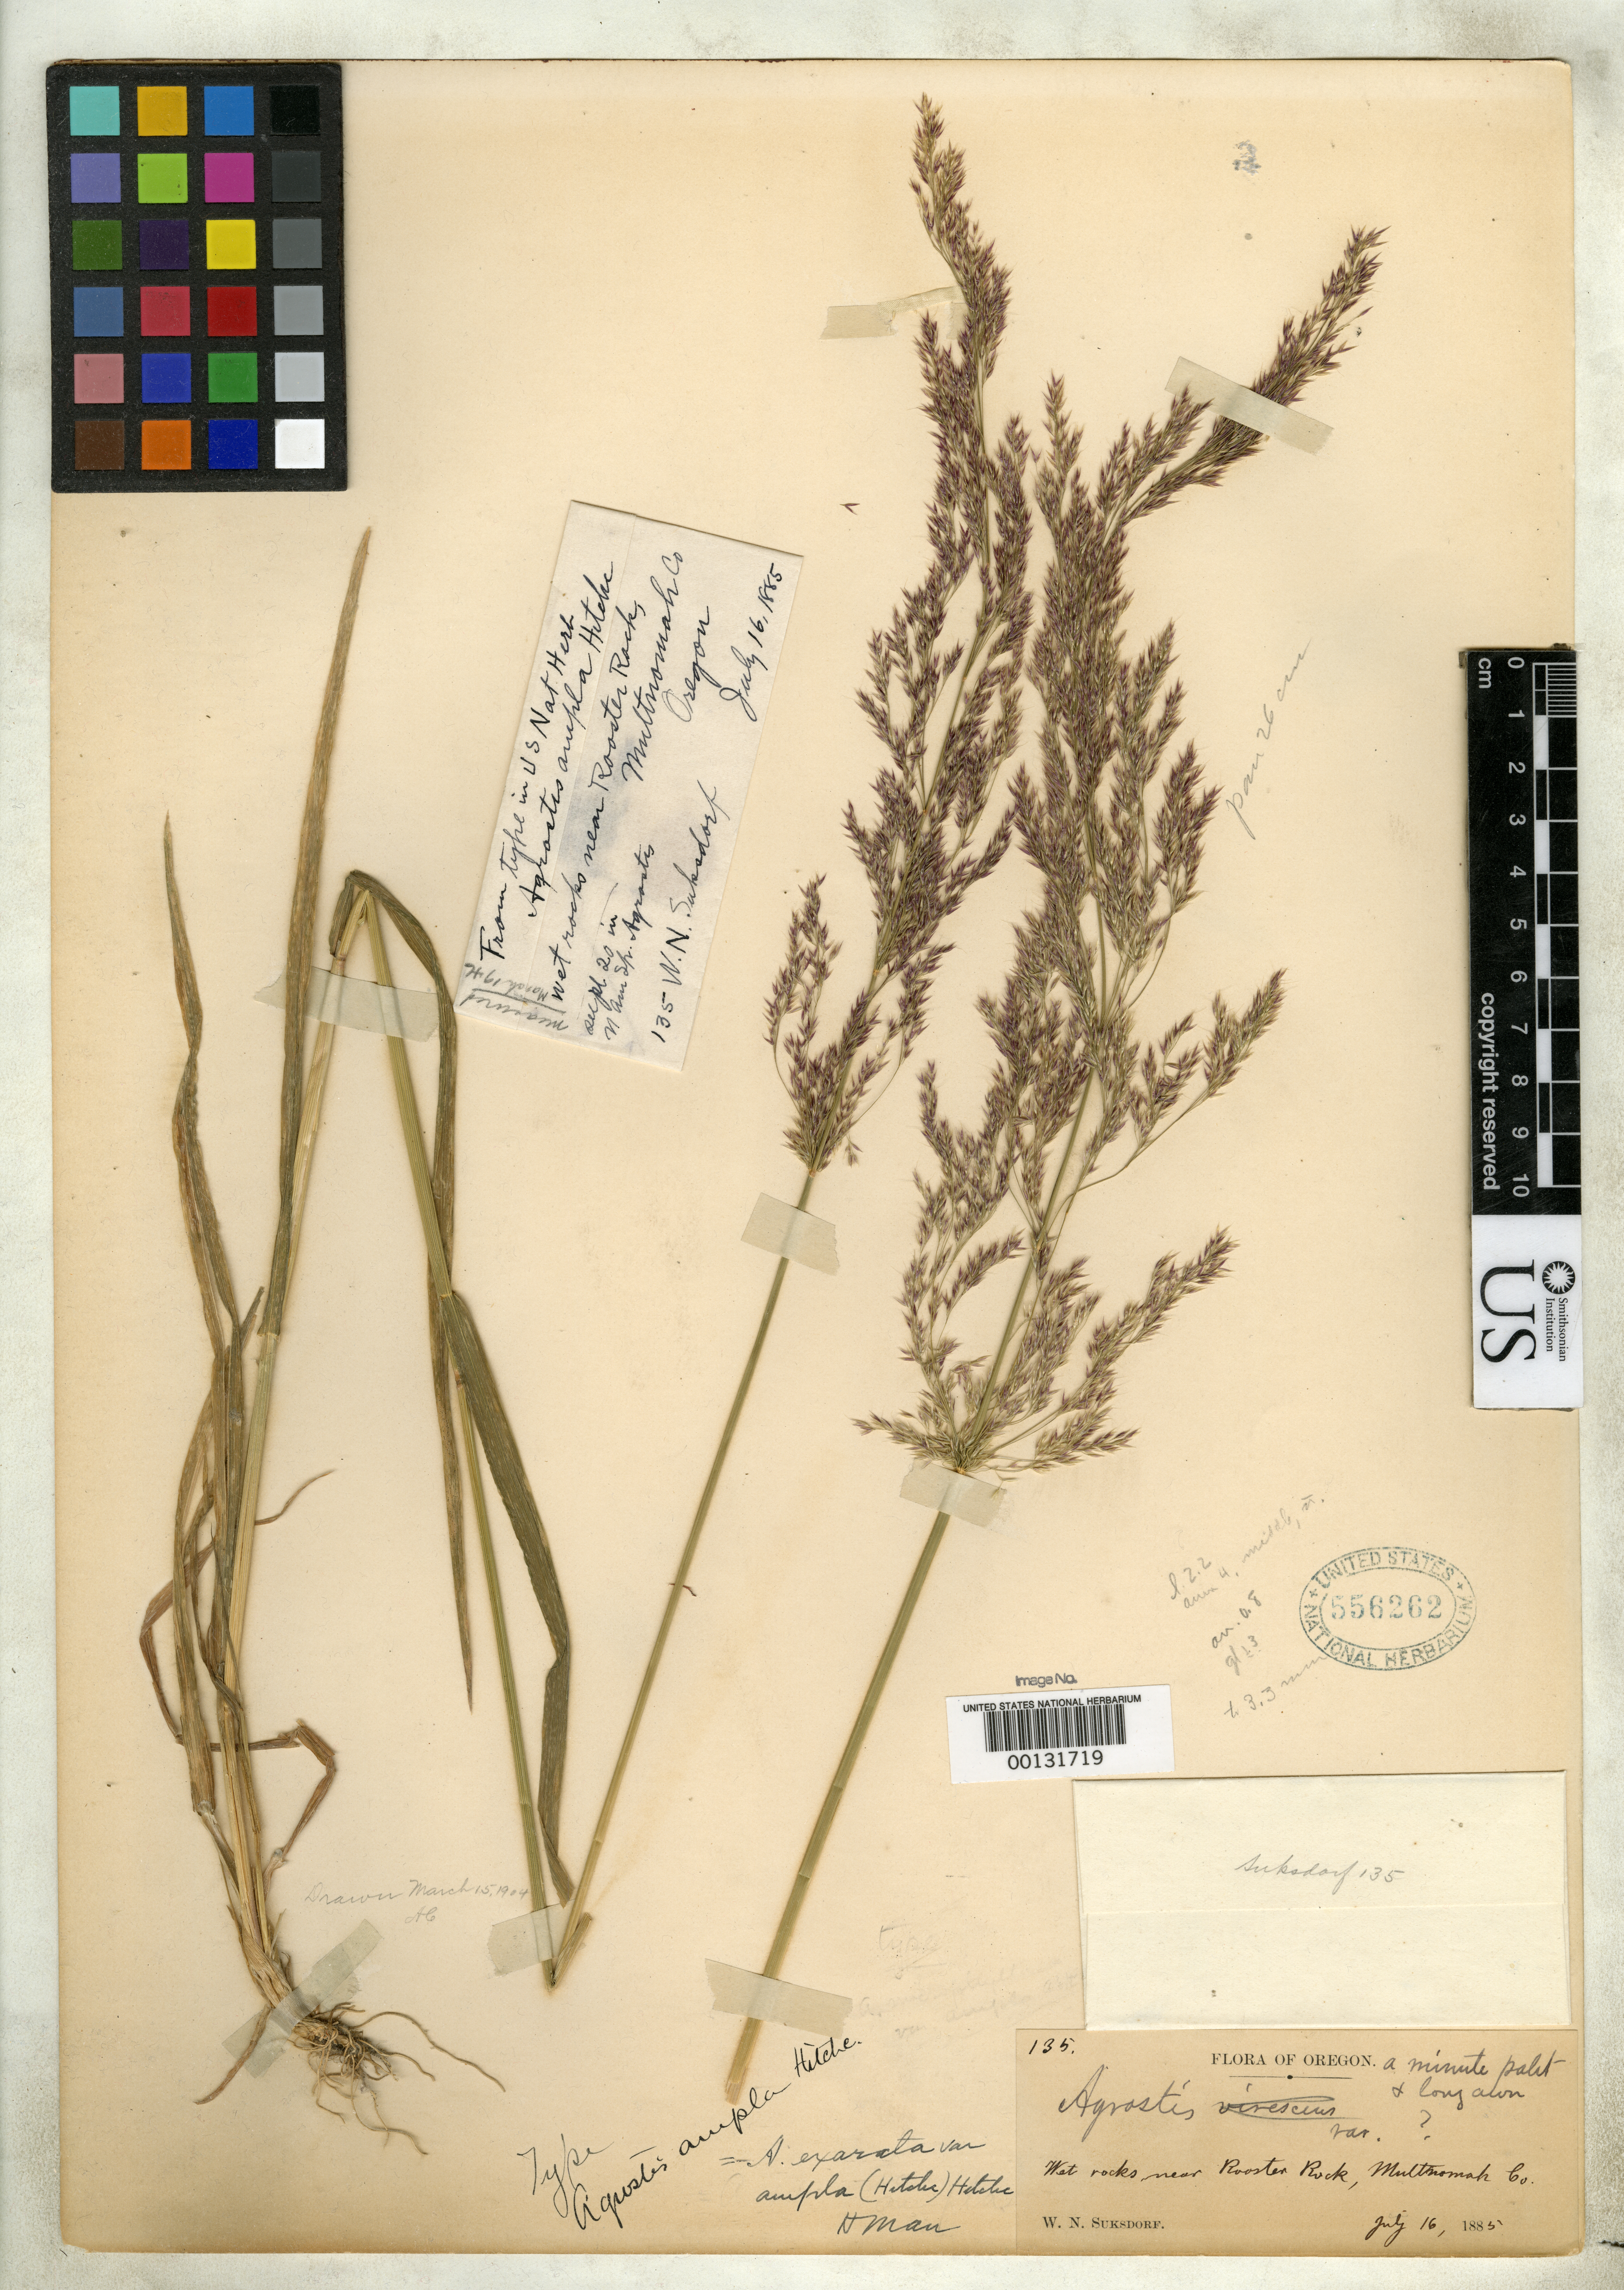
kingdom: Plantae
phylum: Tracheophyta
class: Liliopsida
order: Poales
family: Poaceae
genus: Agrostis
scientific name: Agrostis ampla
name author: Hitchc.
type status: Holotype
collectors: W. N. Suksdorf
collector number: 135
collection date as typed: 16 Jul 1885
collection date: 1885-07-16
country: United States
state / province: Oregon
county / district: Multnomah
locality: Near Rooster Rock.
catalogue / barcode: US 556262